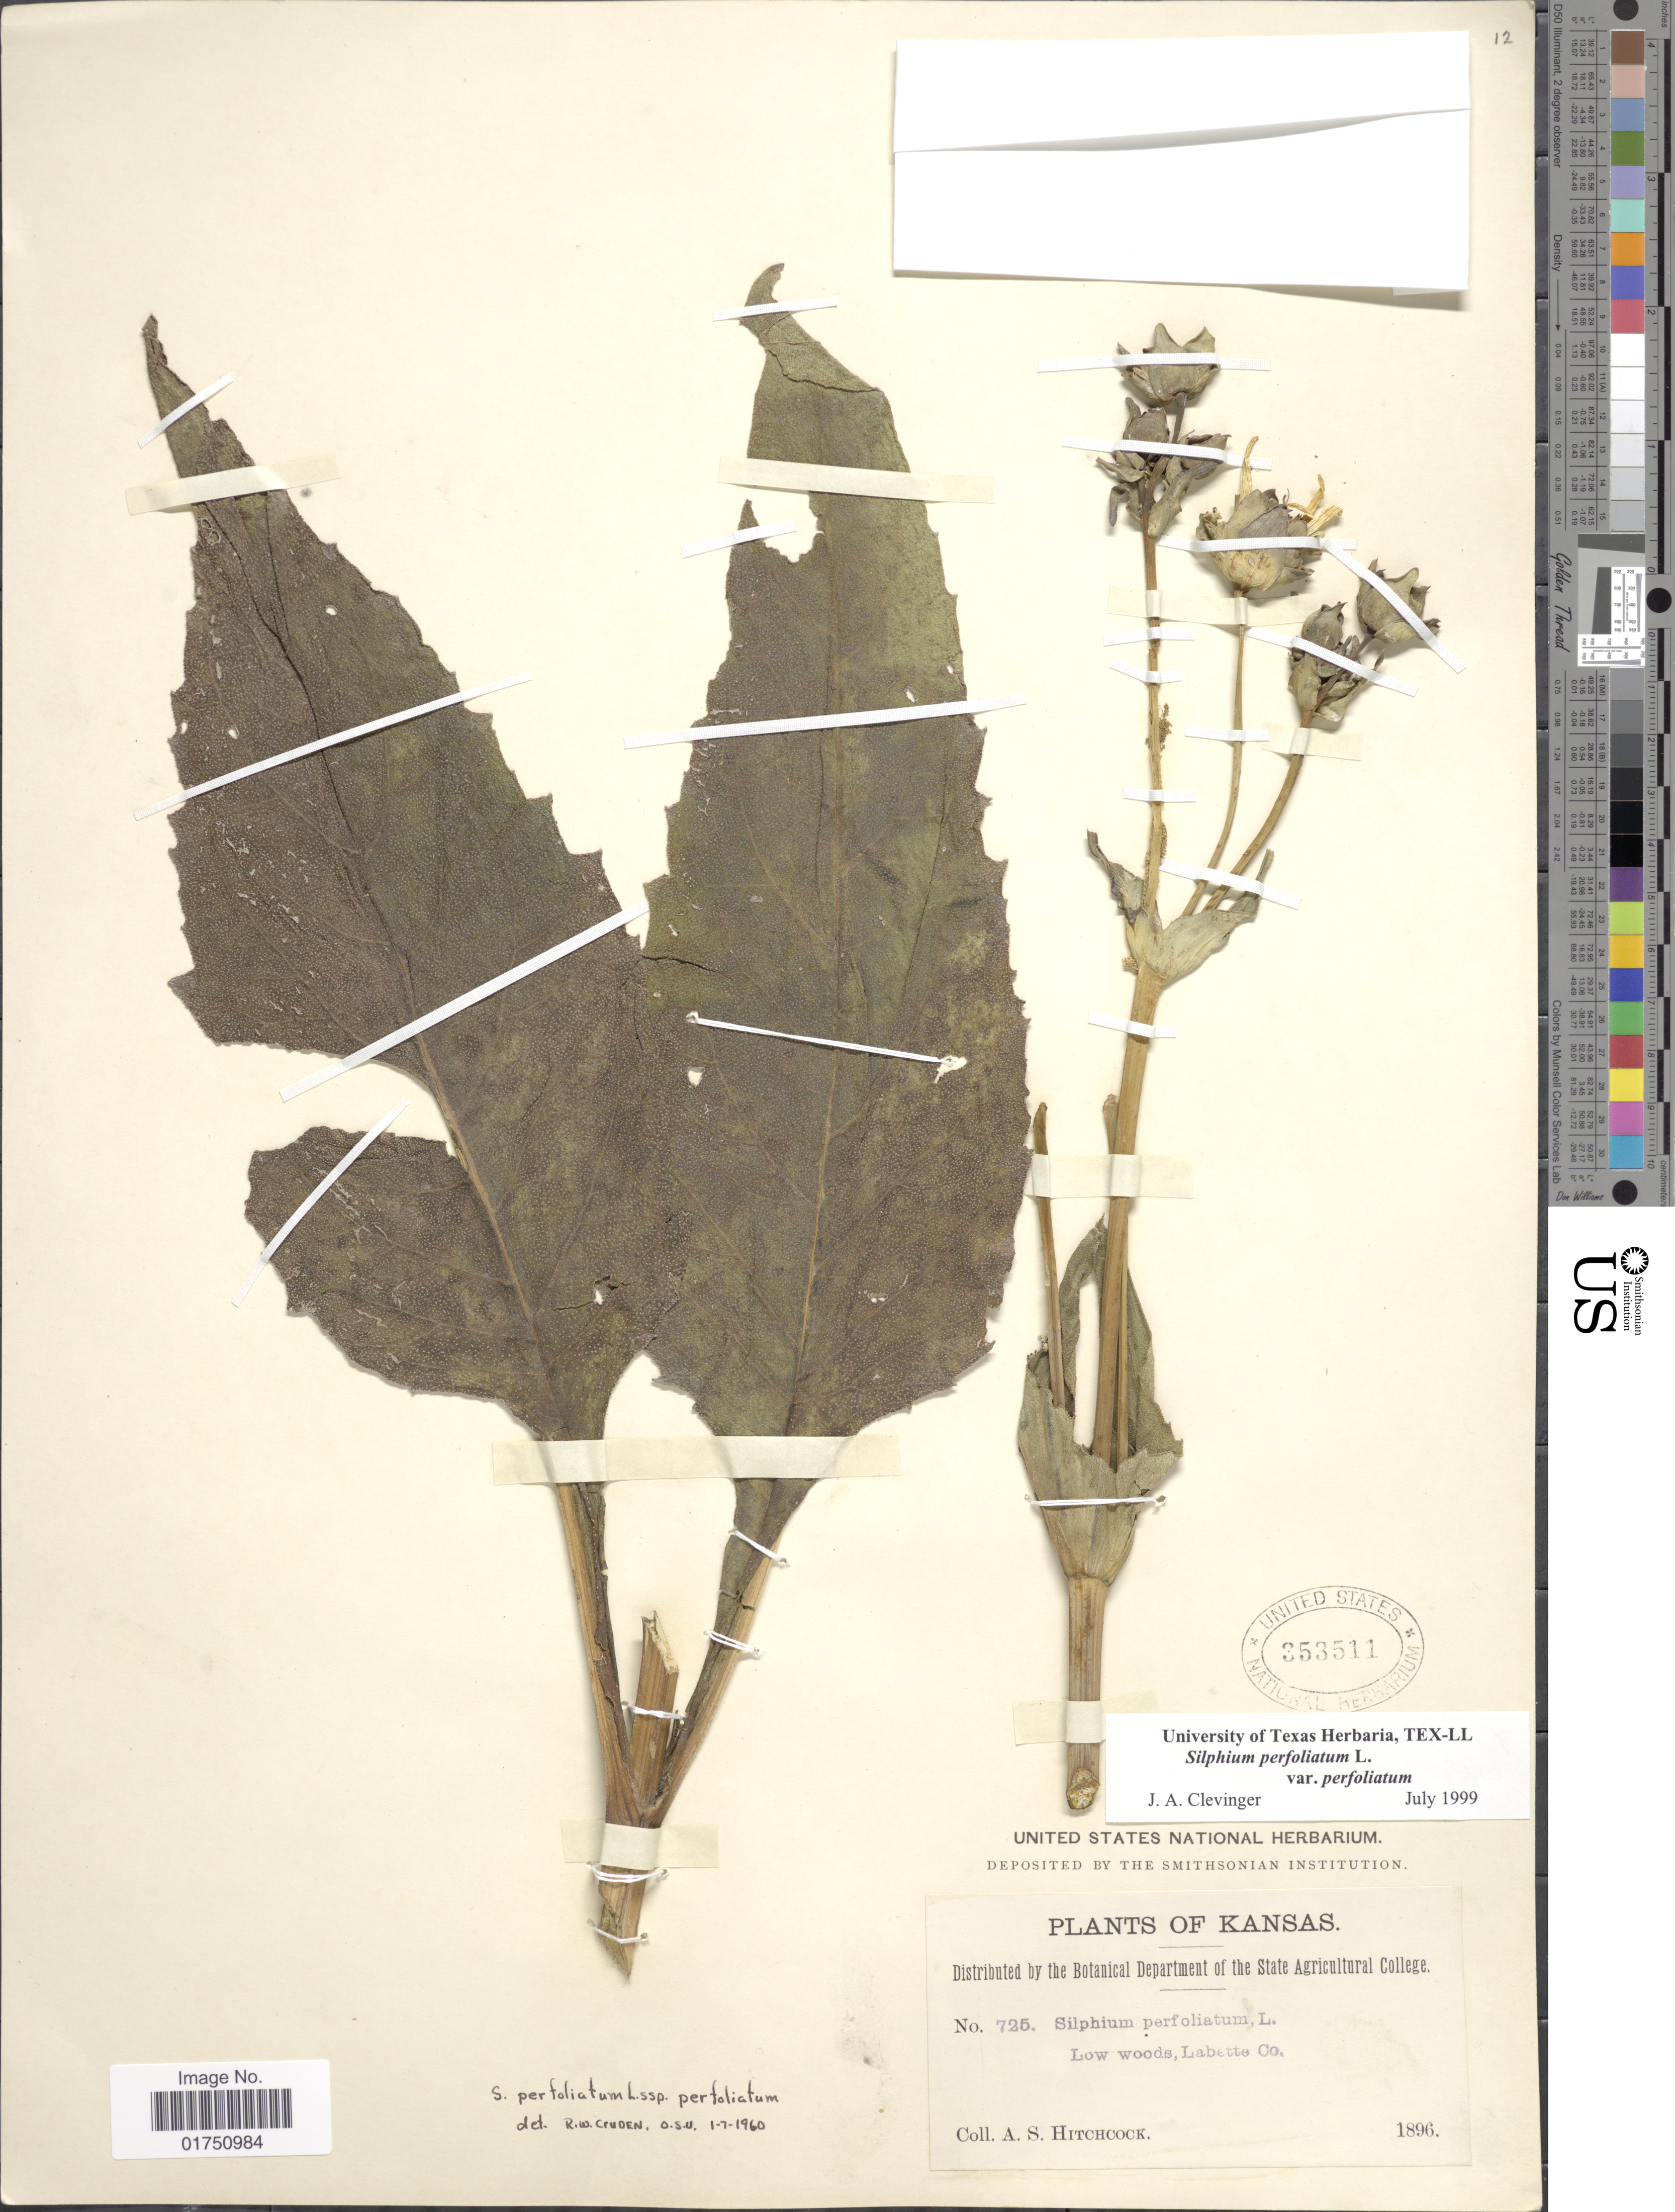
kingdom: Plantae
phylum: Tracheophyta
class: Magnoliopsida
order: Asterales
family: Asteraceae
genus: Silphium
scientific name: Silphium perfoliatum var. perfoliatum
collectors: A. S. Hitchcock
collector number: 725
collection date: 1896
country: United States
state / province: Kansas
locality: Low woods, Labette Co.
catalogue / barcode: US 353511